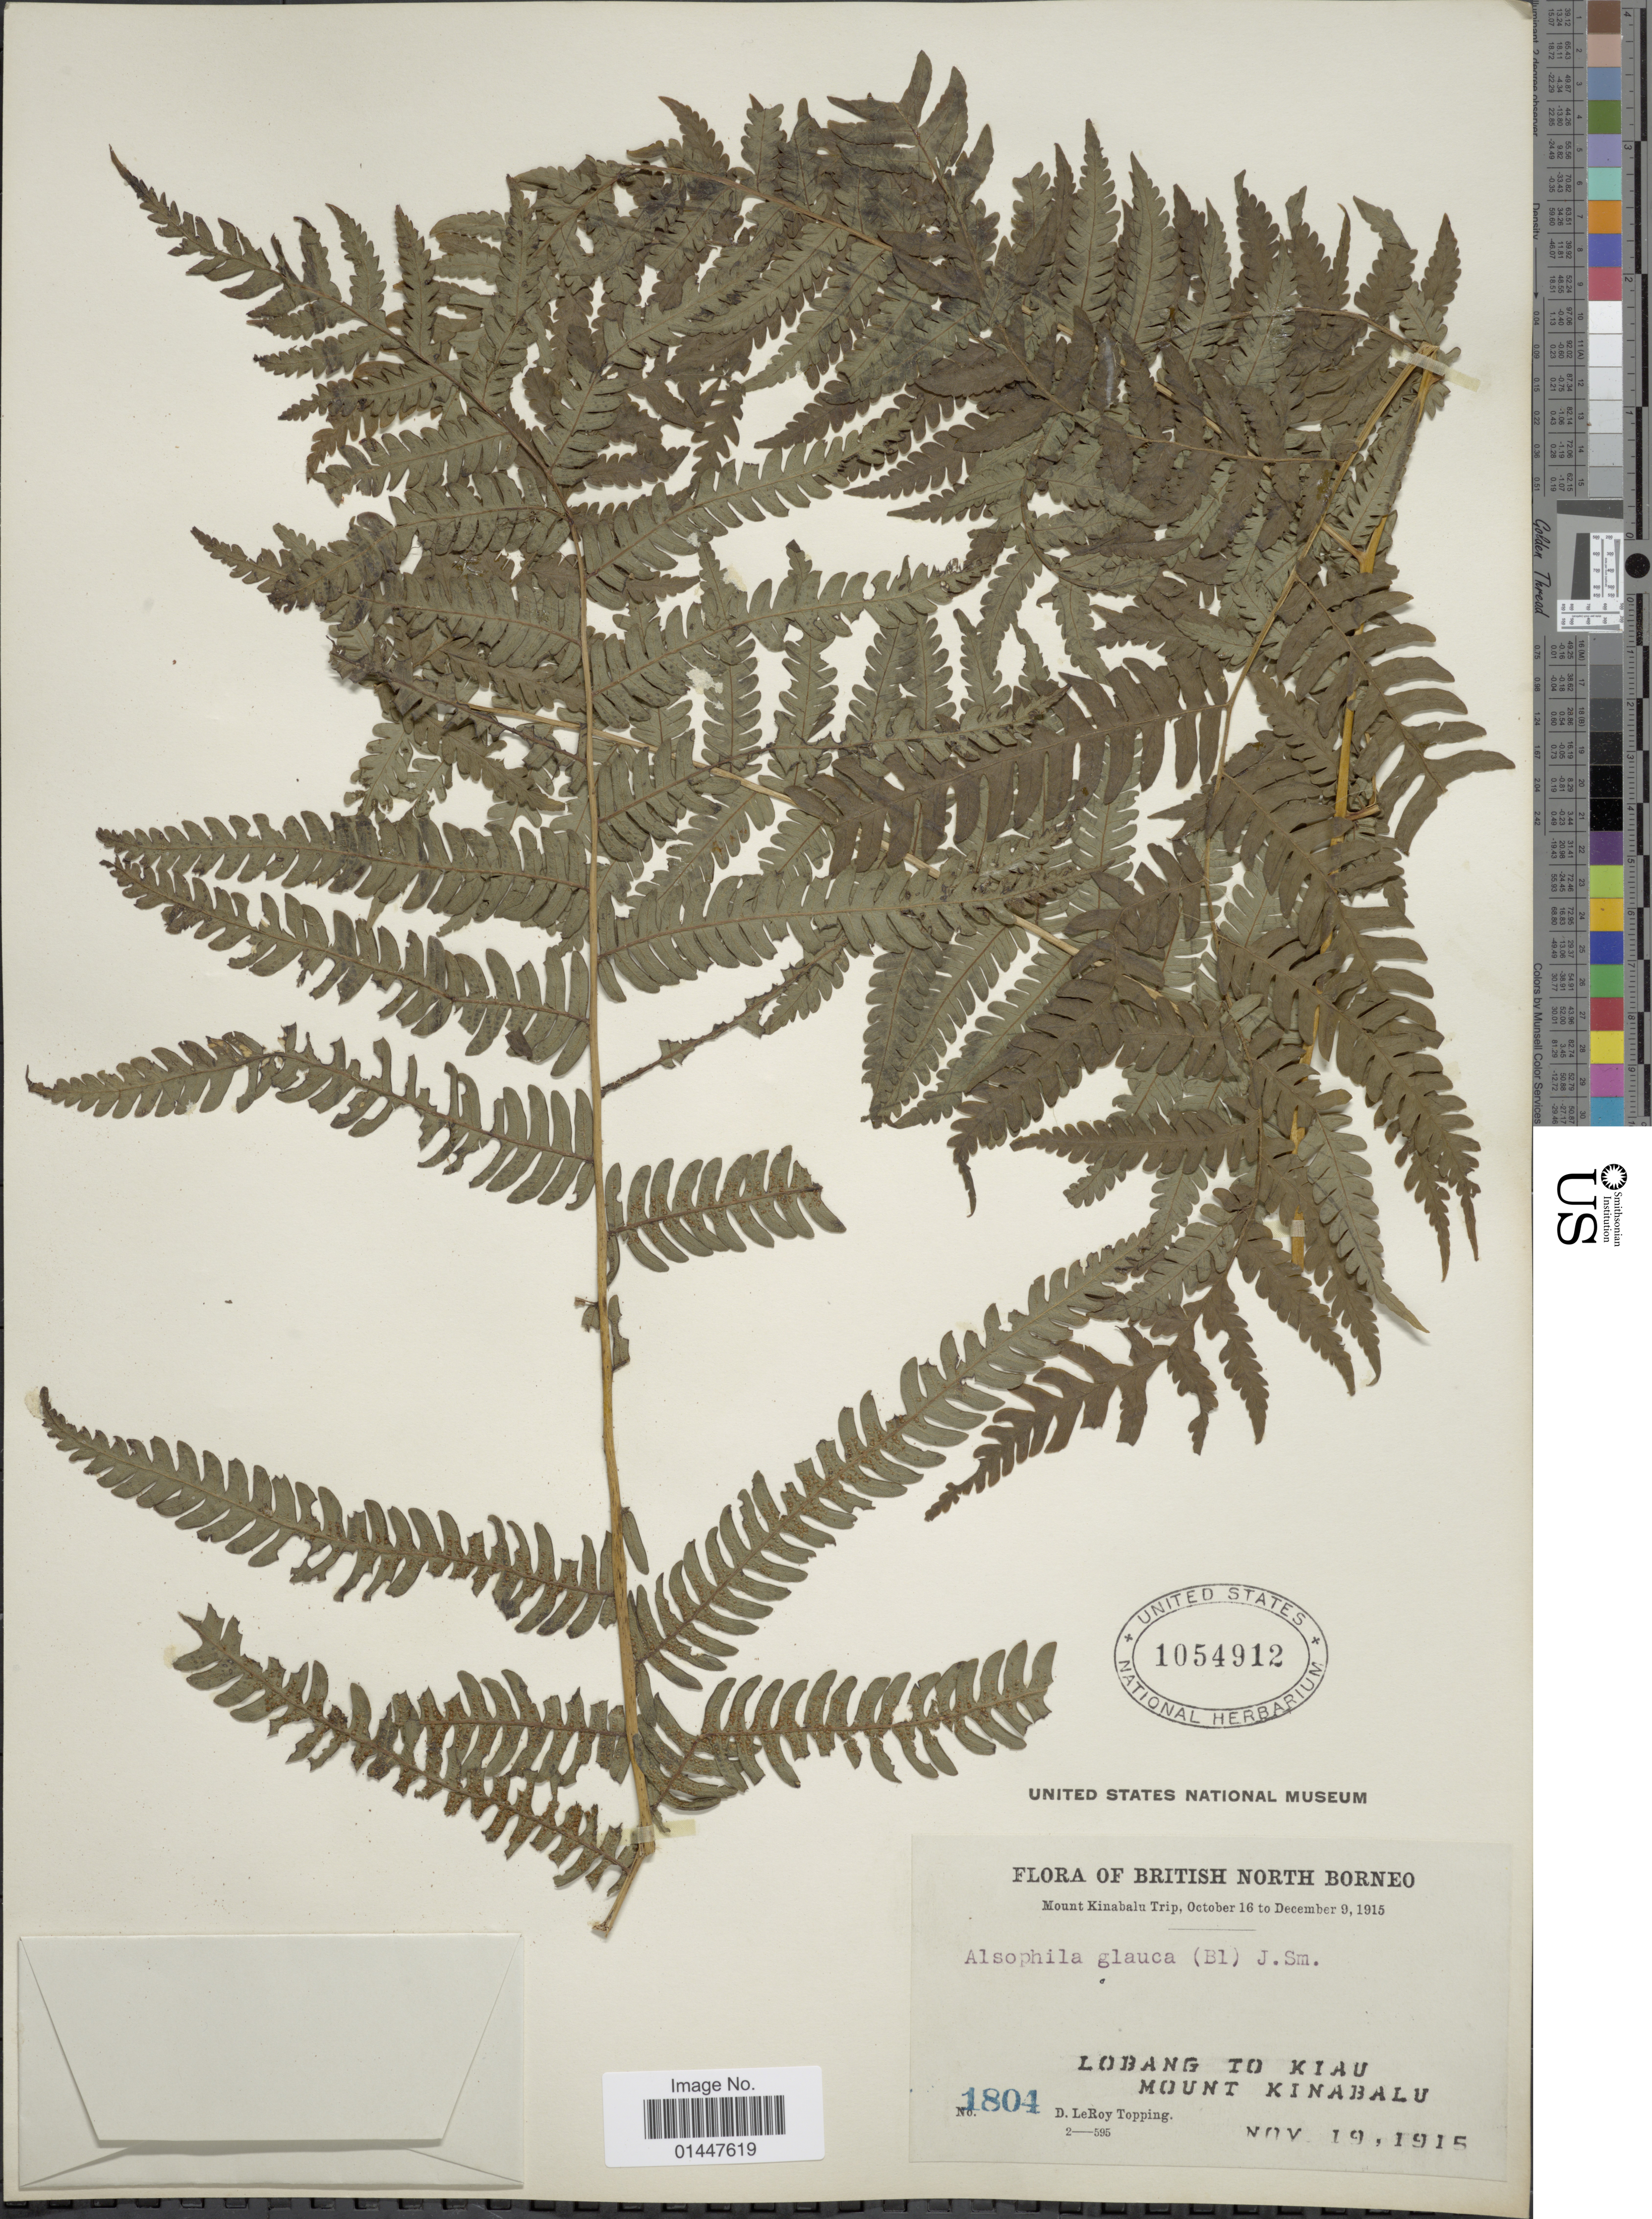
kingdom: Plantae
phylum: Tracheophyta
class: Polypodiopsida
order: Cyatheales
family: Cyatheaceae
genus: Sphaeropteris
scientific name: Sphaeropteris glauca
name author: (Blume) R.M. Tryon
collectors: D. L. Topping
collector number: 1804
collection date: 1915-11-19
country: Malaysia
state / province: Sabah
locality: British North Borneo. Mount Kinabalu. Lobang to Kiau.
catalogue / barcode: US 1054912